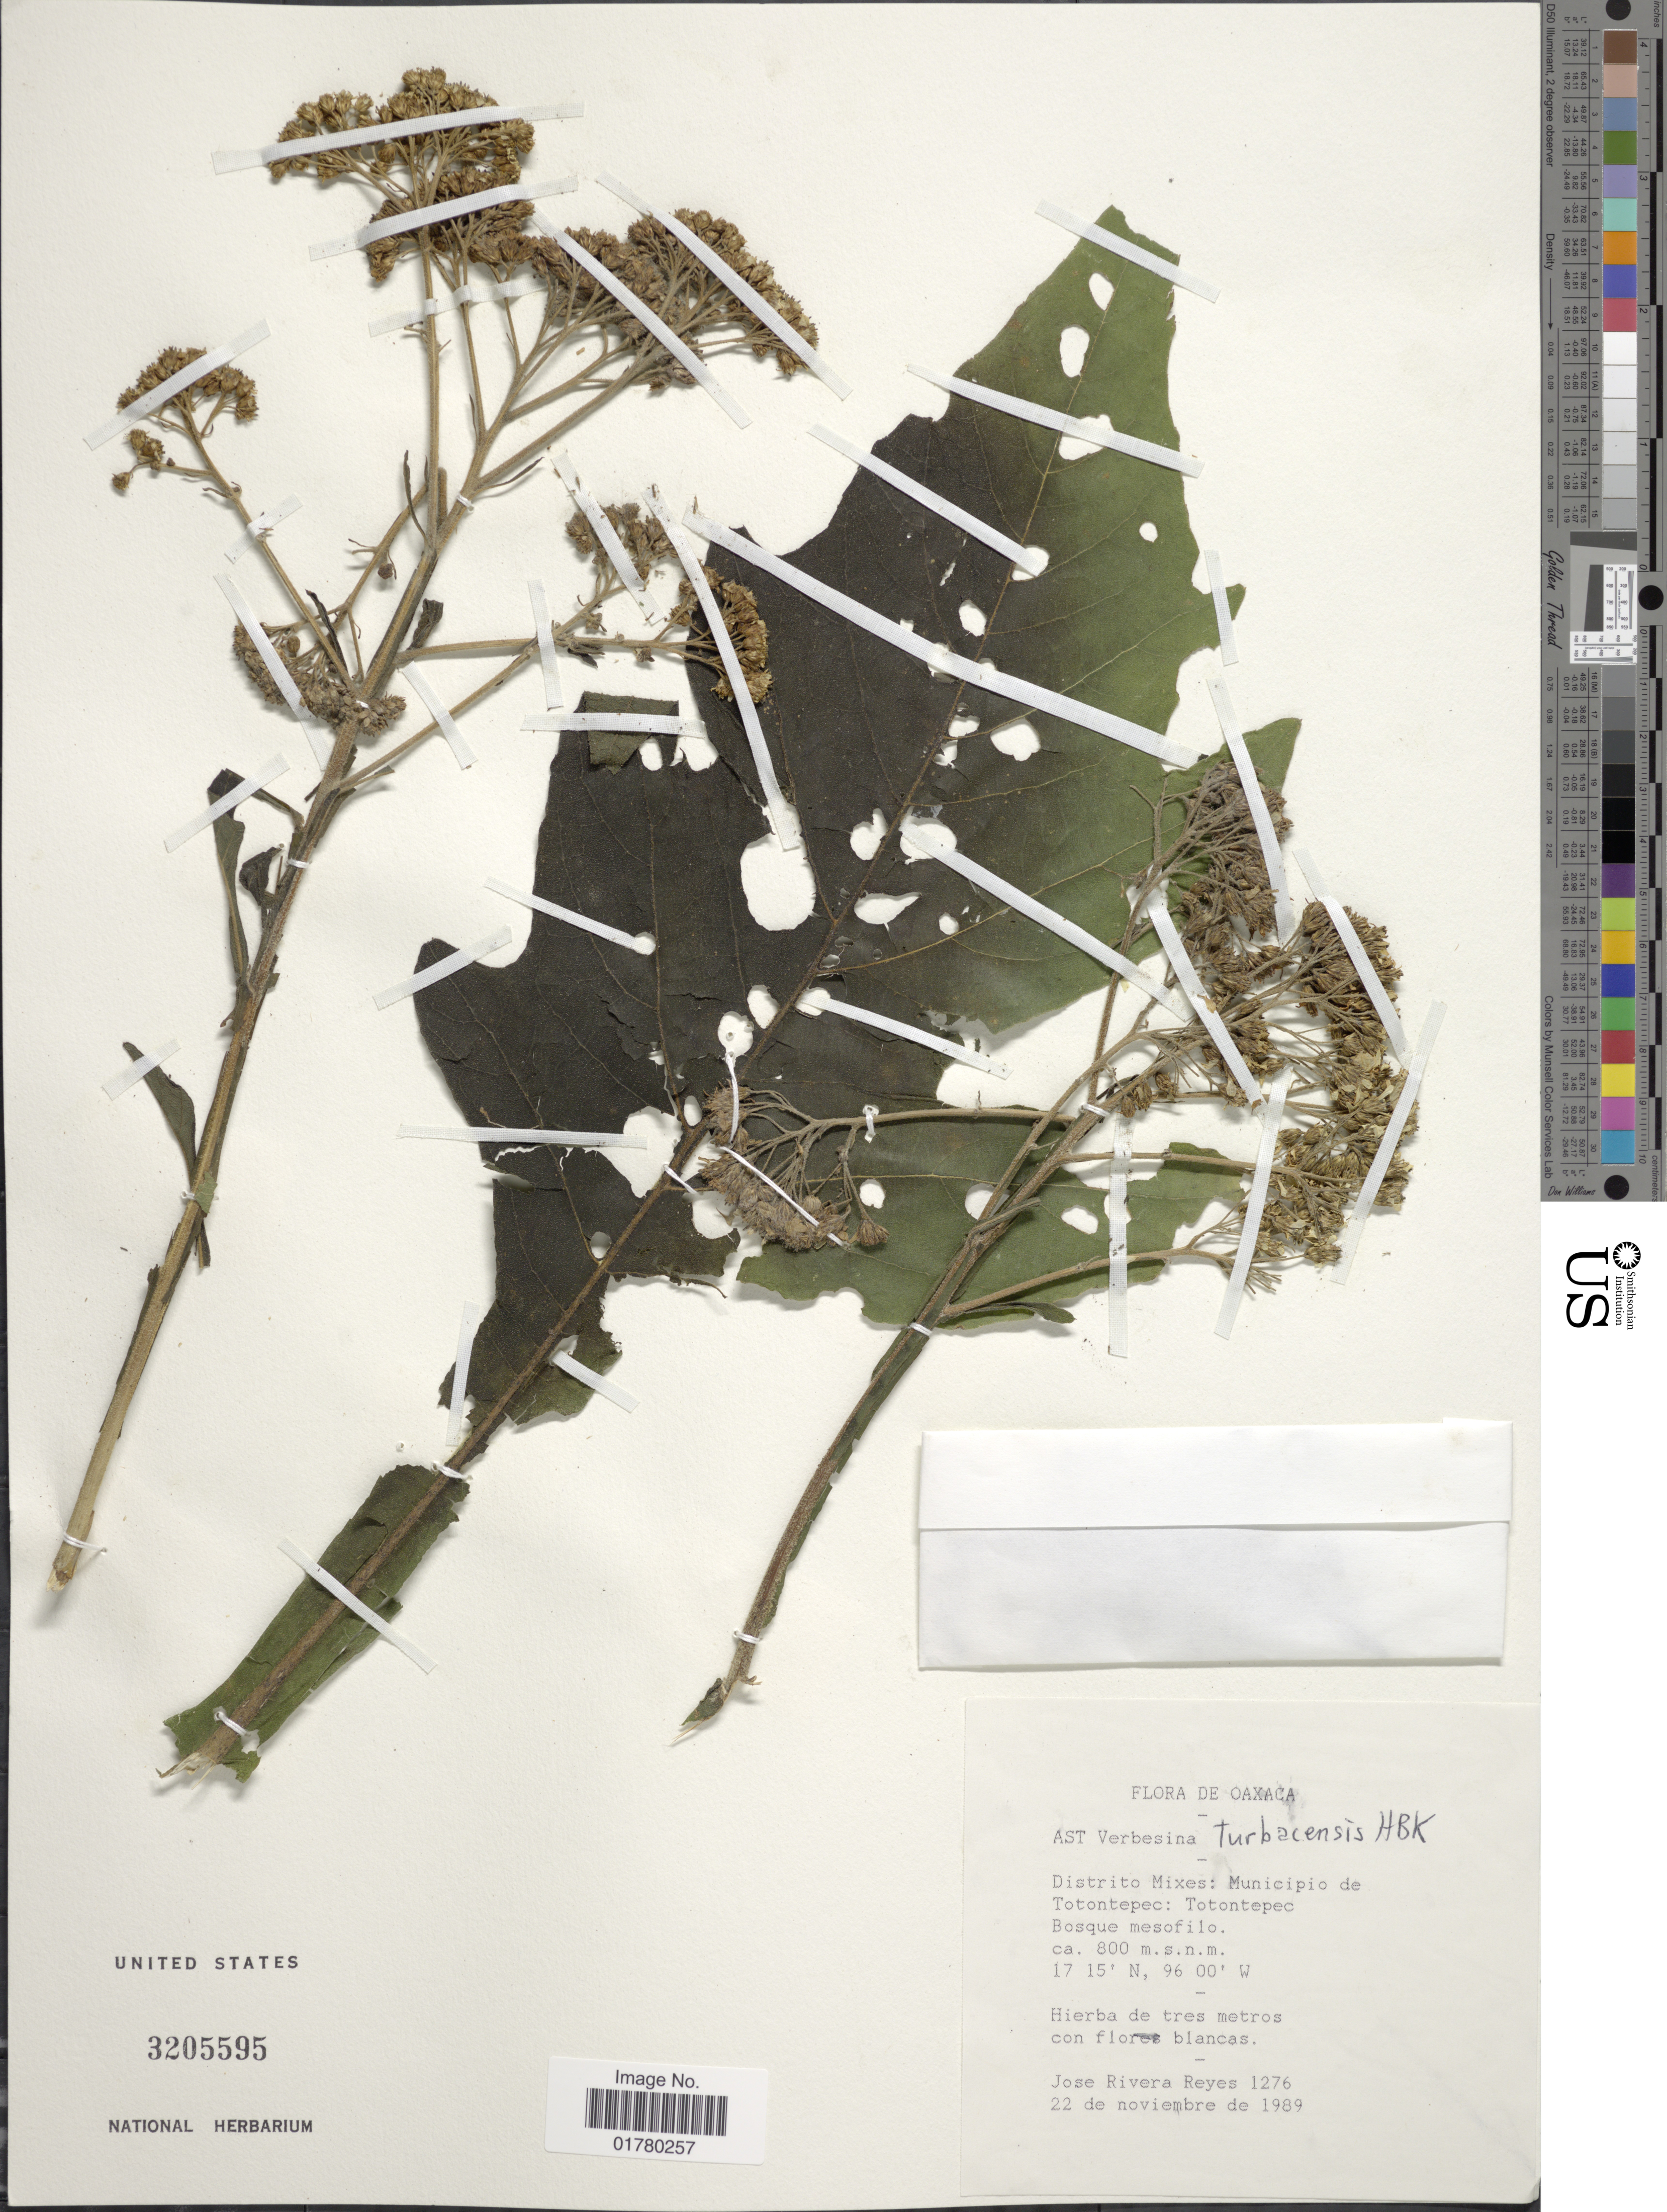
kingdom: Plantae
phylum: Tracheophyta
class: Magnoliopsida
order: Asterales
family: Asteraceae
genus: Verbesina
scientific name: Verbesina turbacensis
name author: Kunth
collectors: J. Reyes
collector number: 1276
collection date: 1989-11-22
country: Mexico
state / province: Oaxaca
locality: Distrito Mixes: Municipio de Totontepec: Totontepec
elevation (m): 800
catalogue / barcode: US 3205595